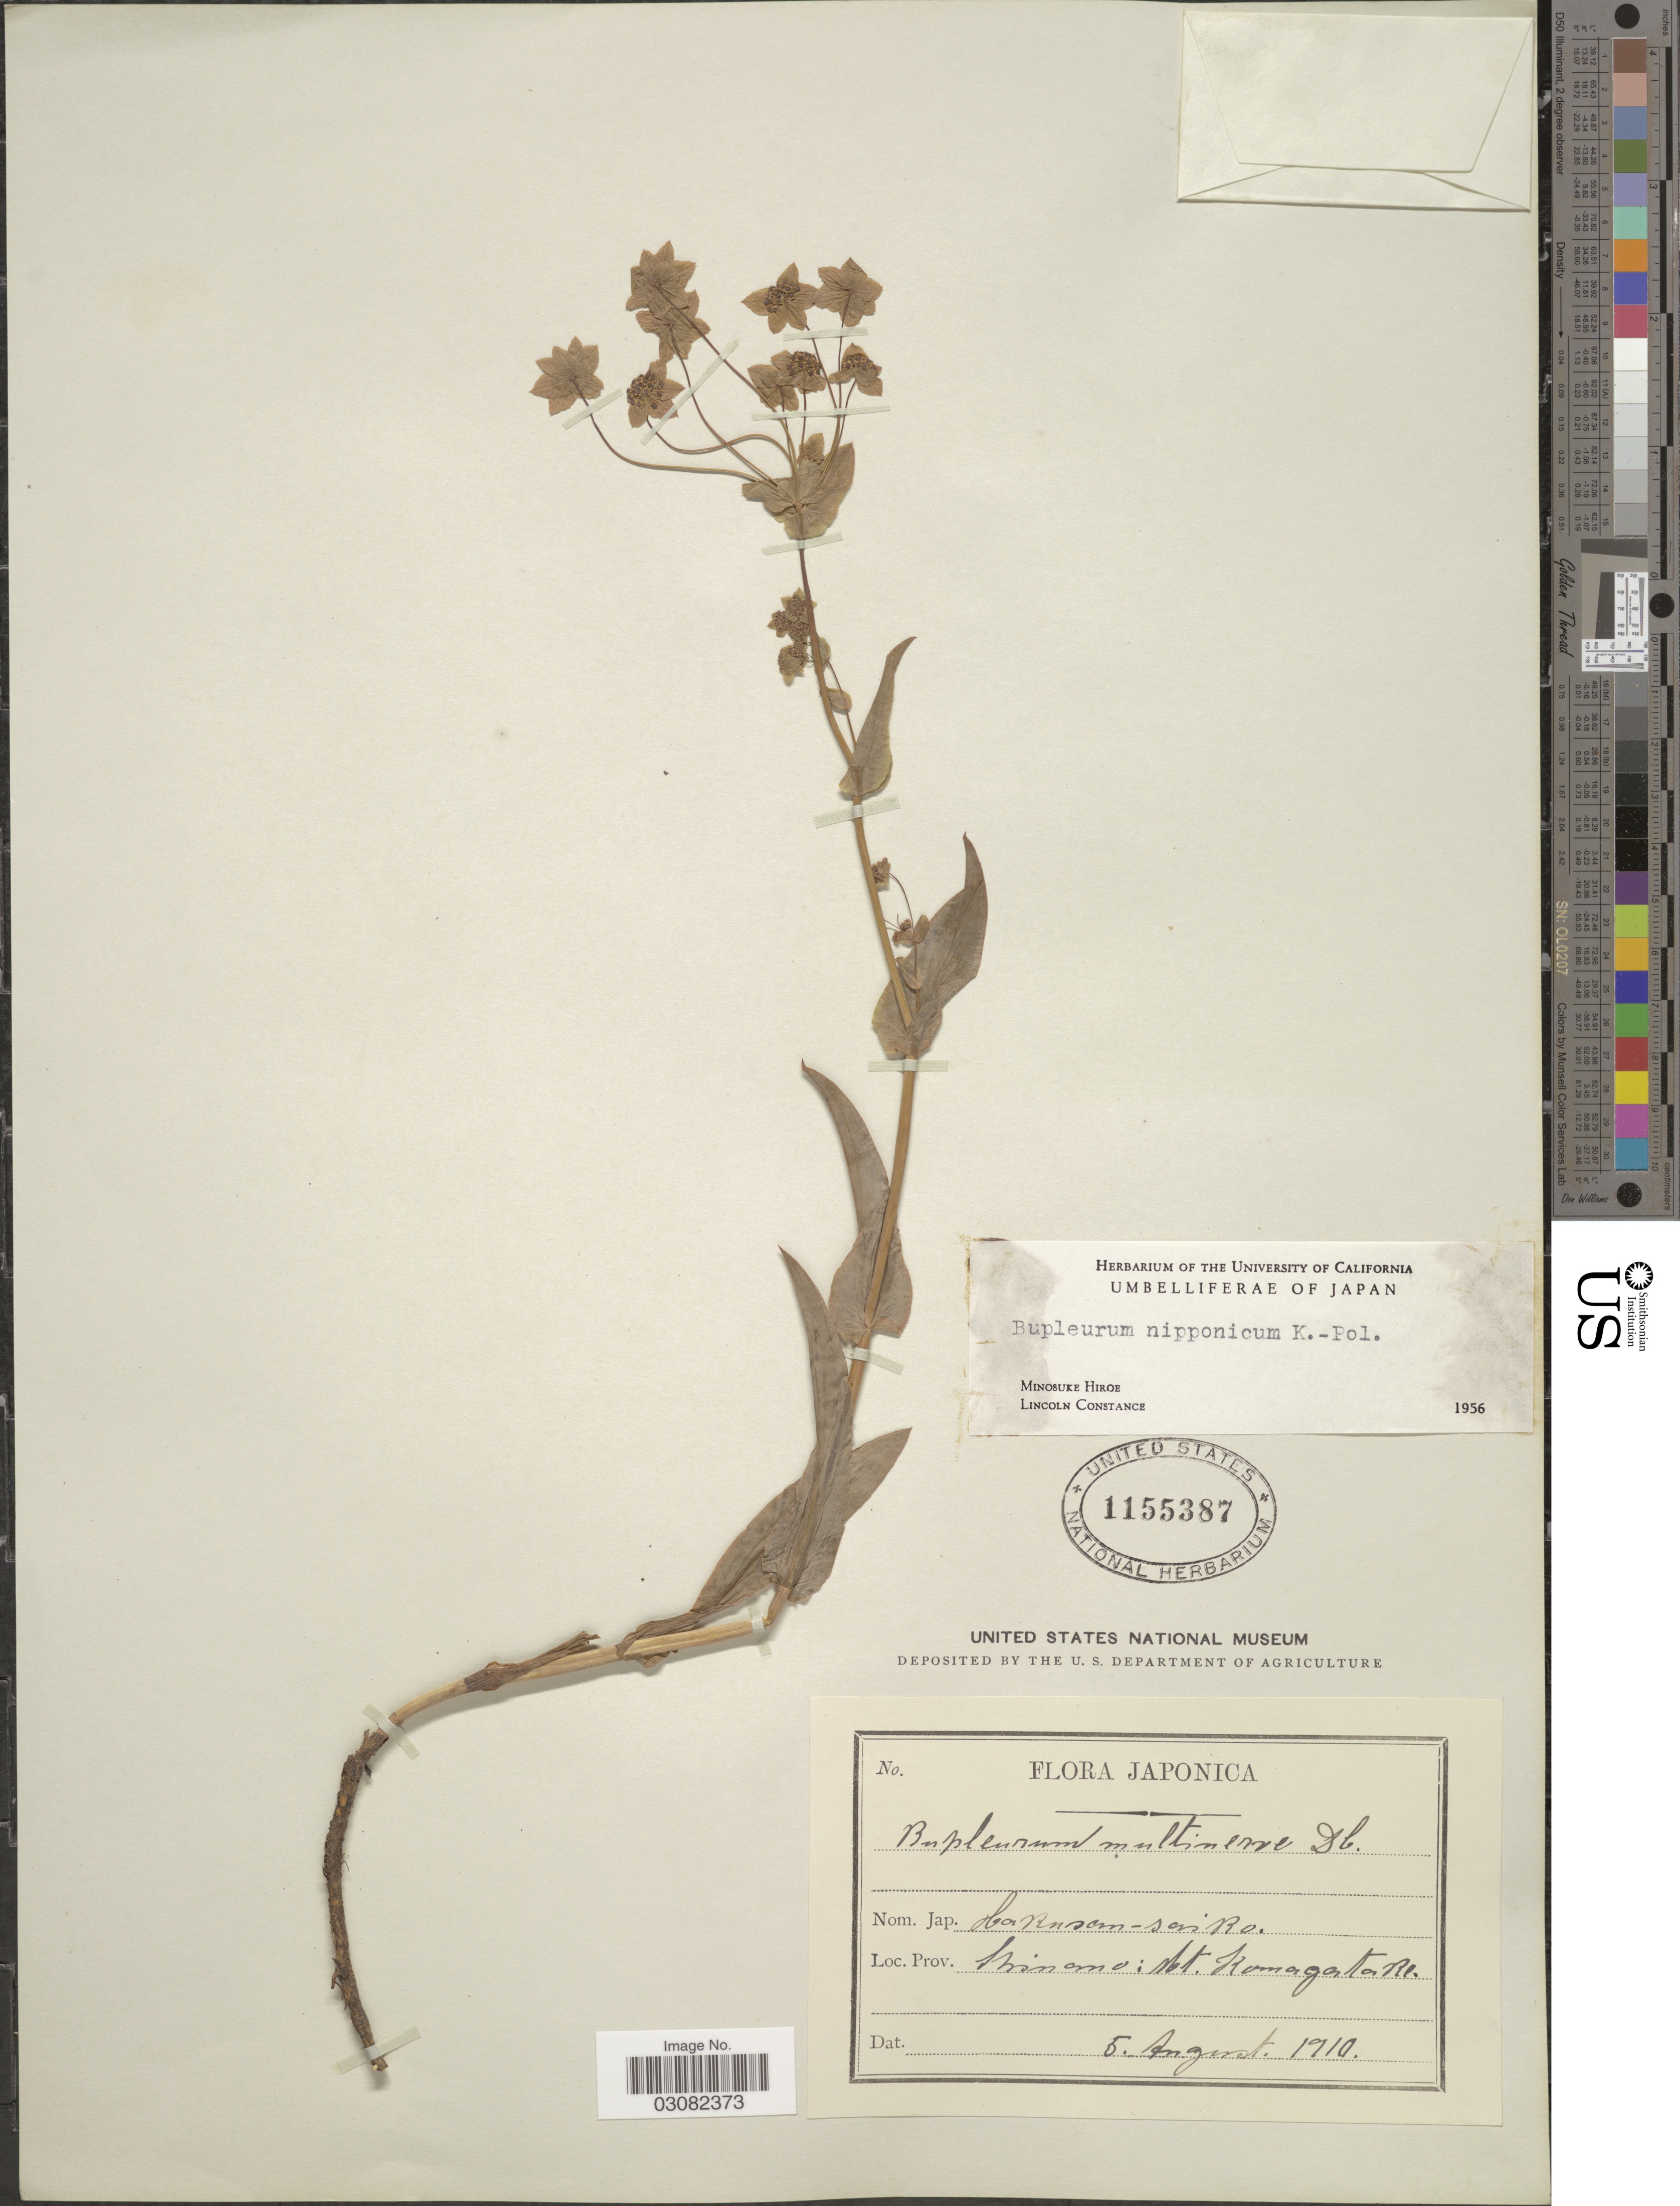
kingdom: Plantae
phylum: Tracheophyta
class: Magnoliopsida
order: Apiales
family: Apiaceae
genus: Bupleurum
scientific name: Bupleurum nipponicum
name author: Koso-Pol.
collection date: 1910-08-05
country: Japan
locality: Shinano: Mt. Komagatake.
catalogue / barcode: US 1155387